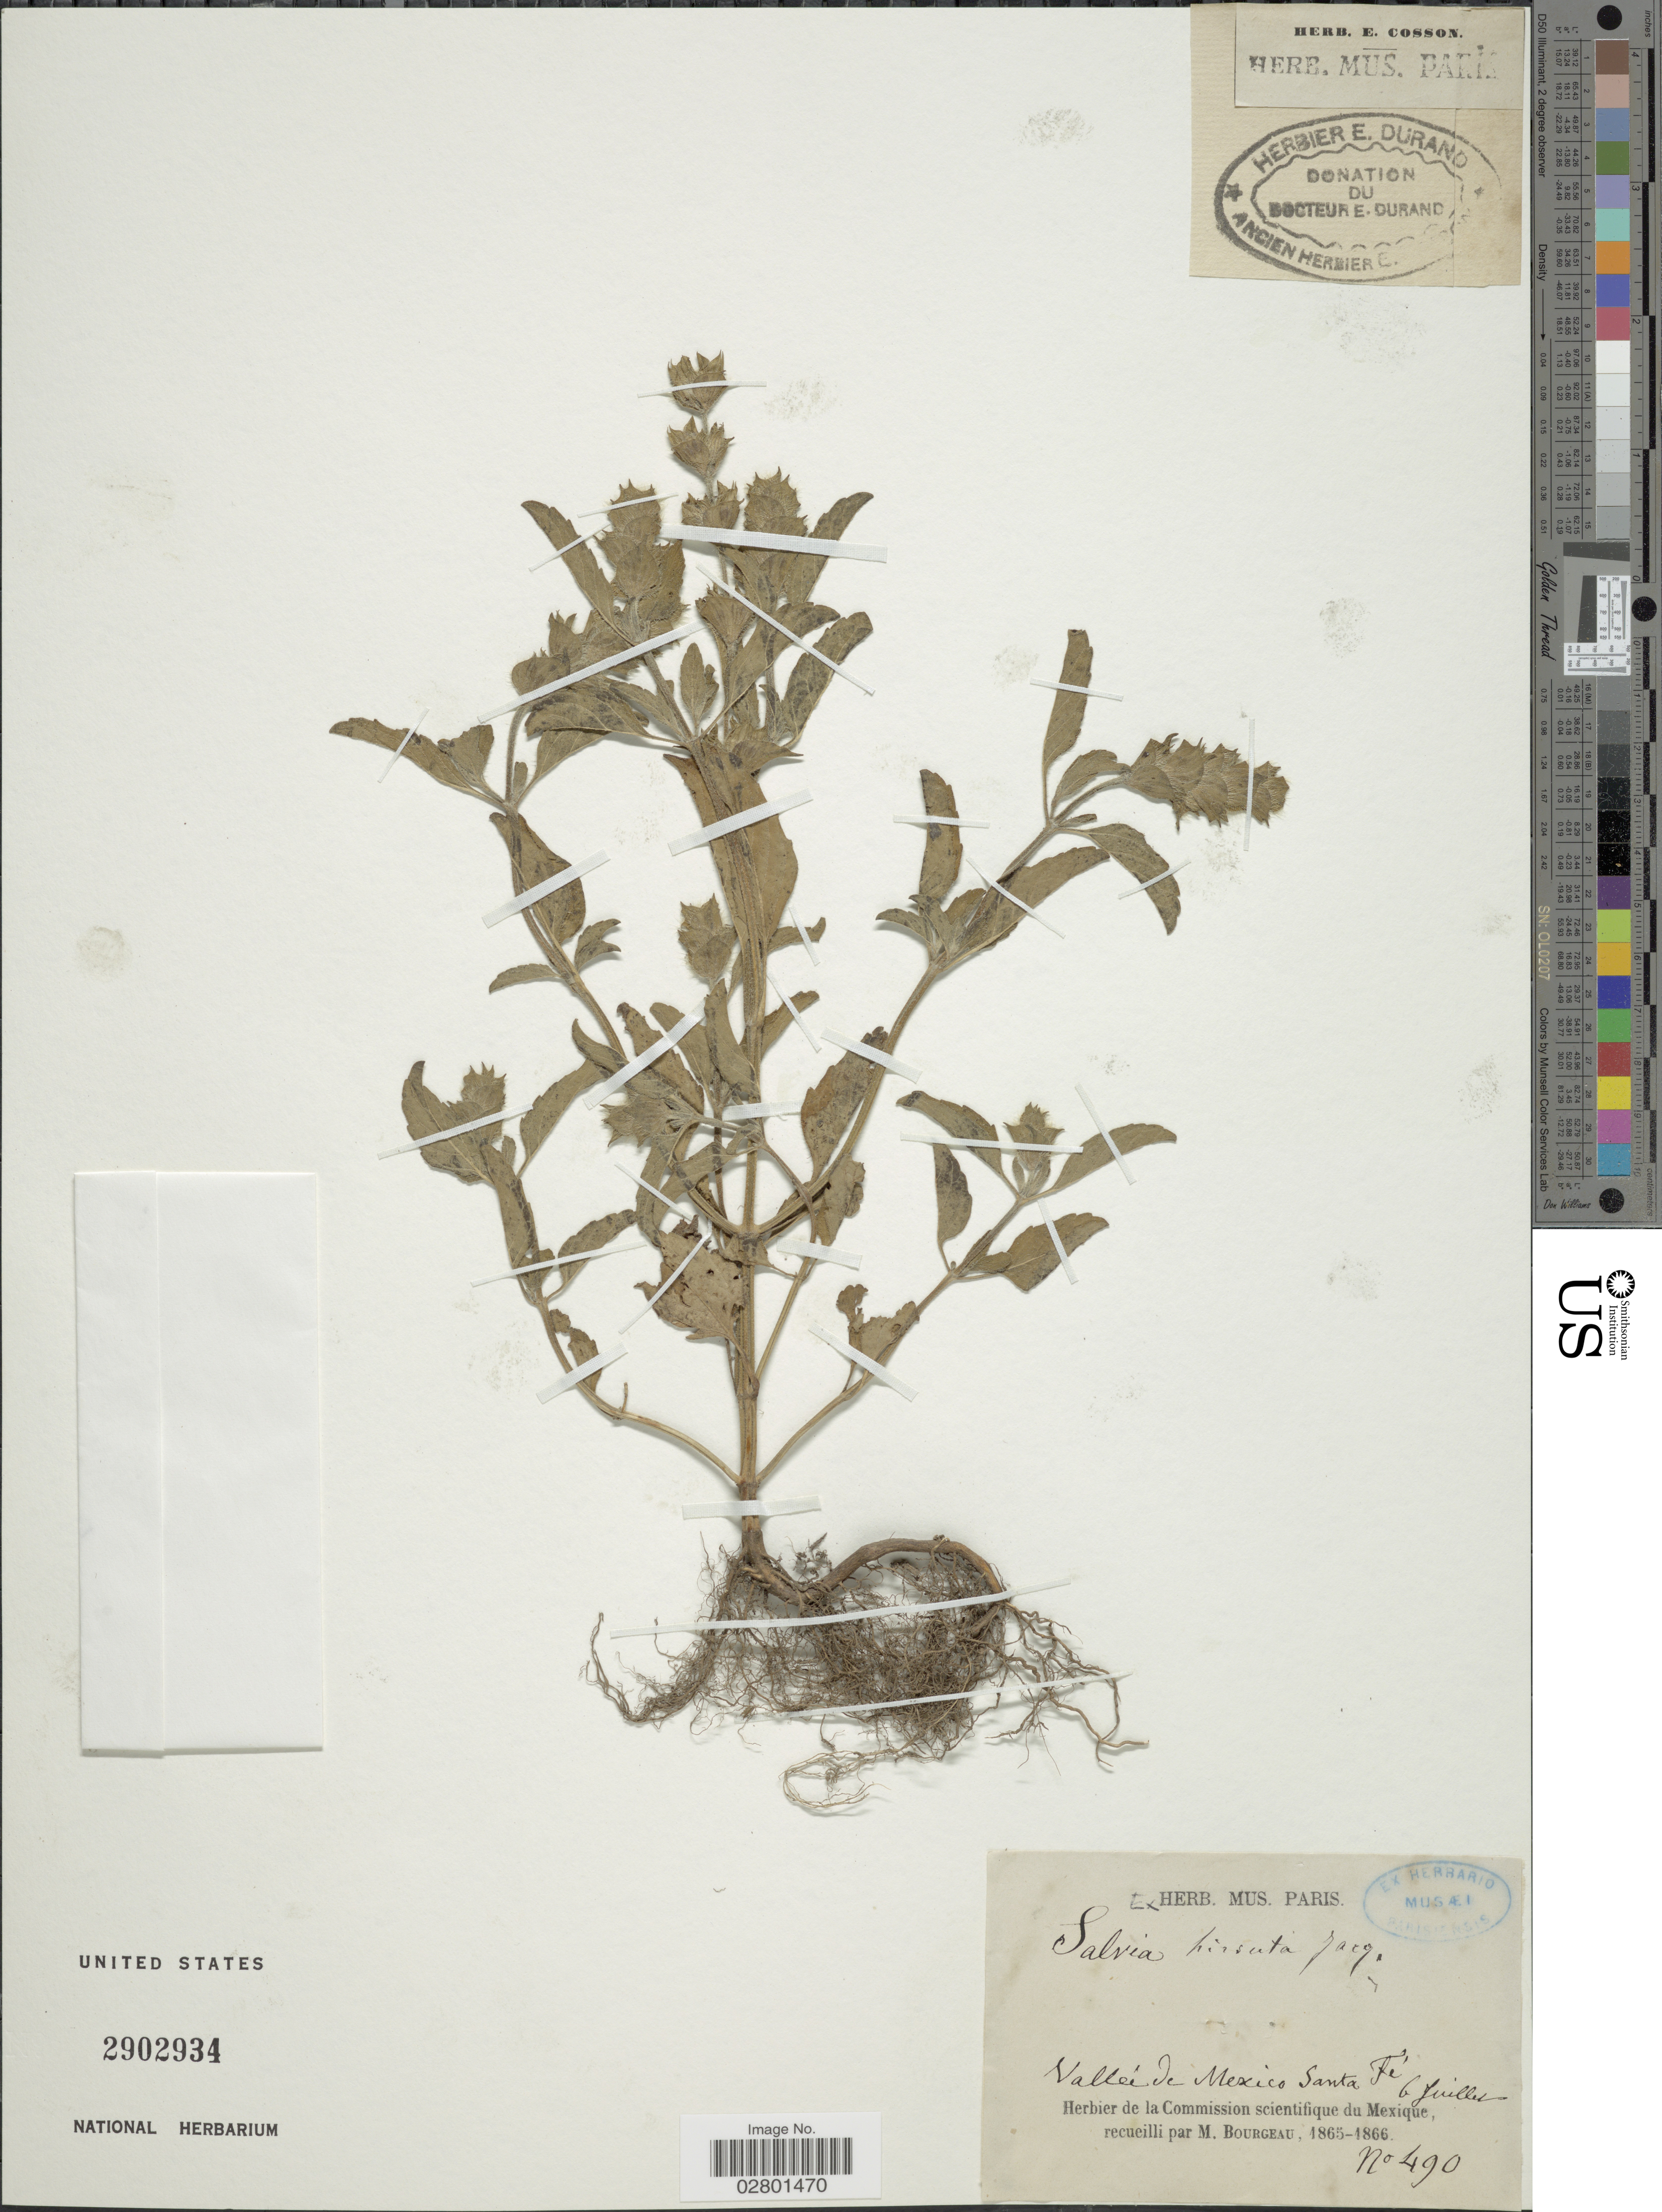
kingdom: Plantae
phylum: Tracheophyta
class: Magnoliopsida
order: Lamiales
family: Lamiaceae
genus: Salvia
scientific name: Salvia hirsuta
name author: Jacq.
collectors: M. Bourgeau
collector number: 490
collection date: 1865-07-06/1866-07-06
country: Mexico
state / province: México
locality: Vallée de Mexico, Sante Fe.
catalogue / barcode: US 2902934